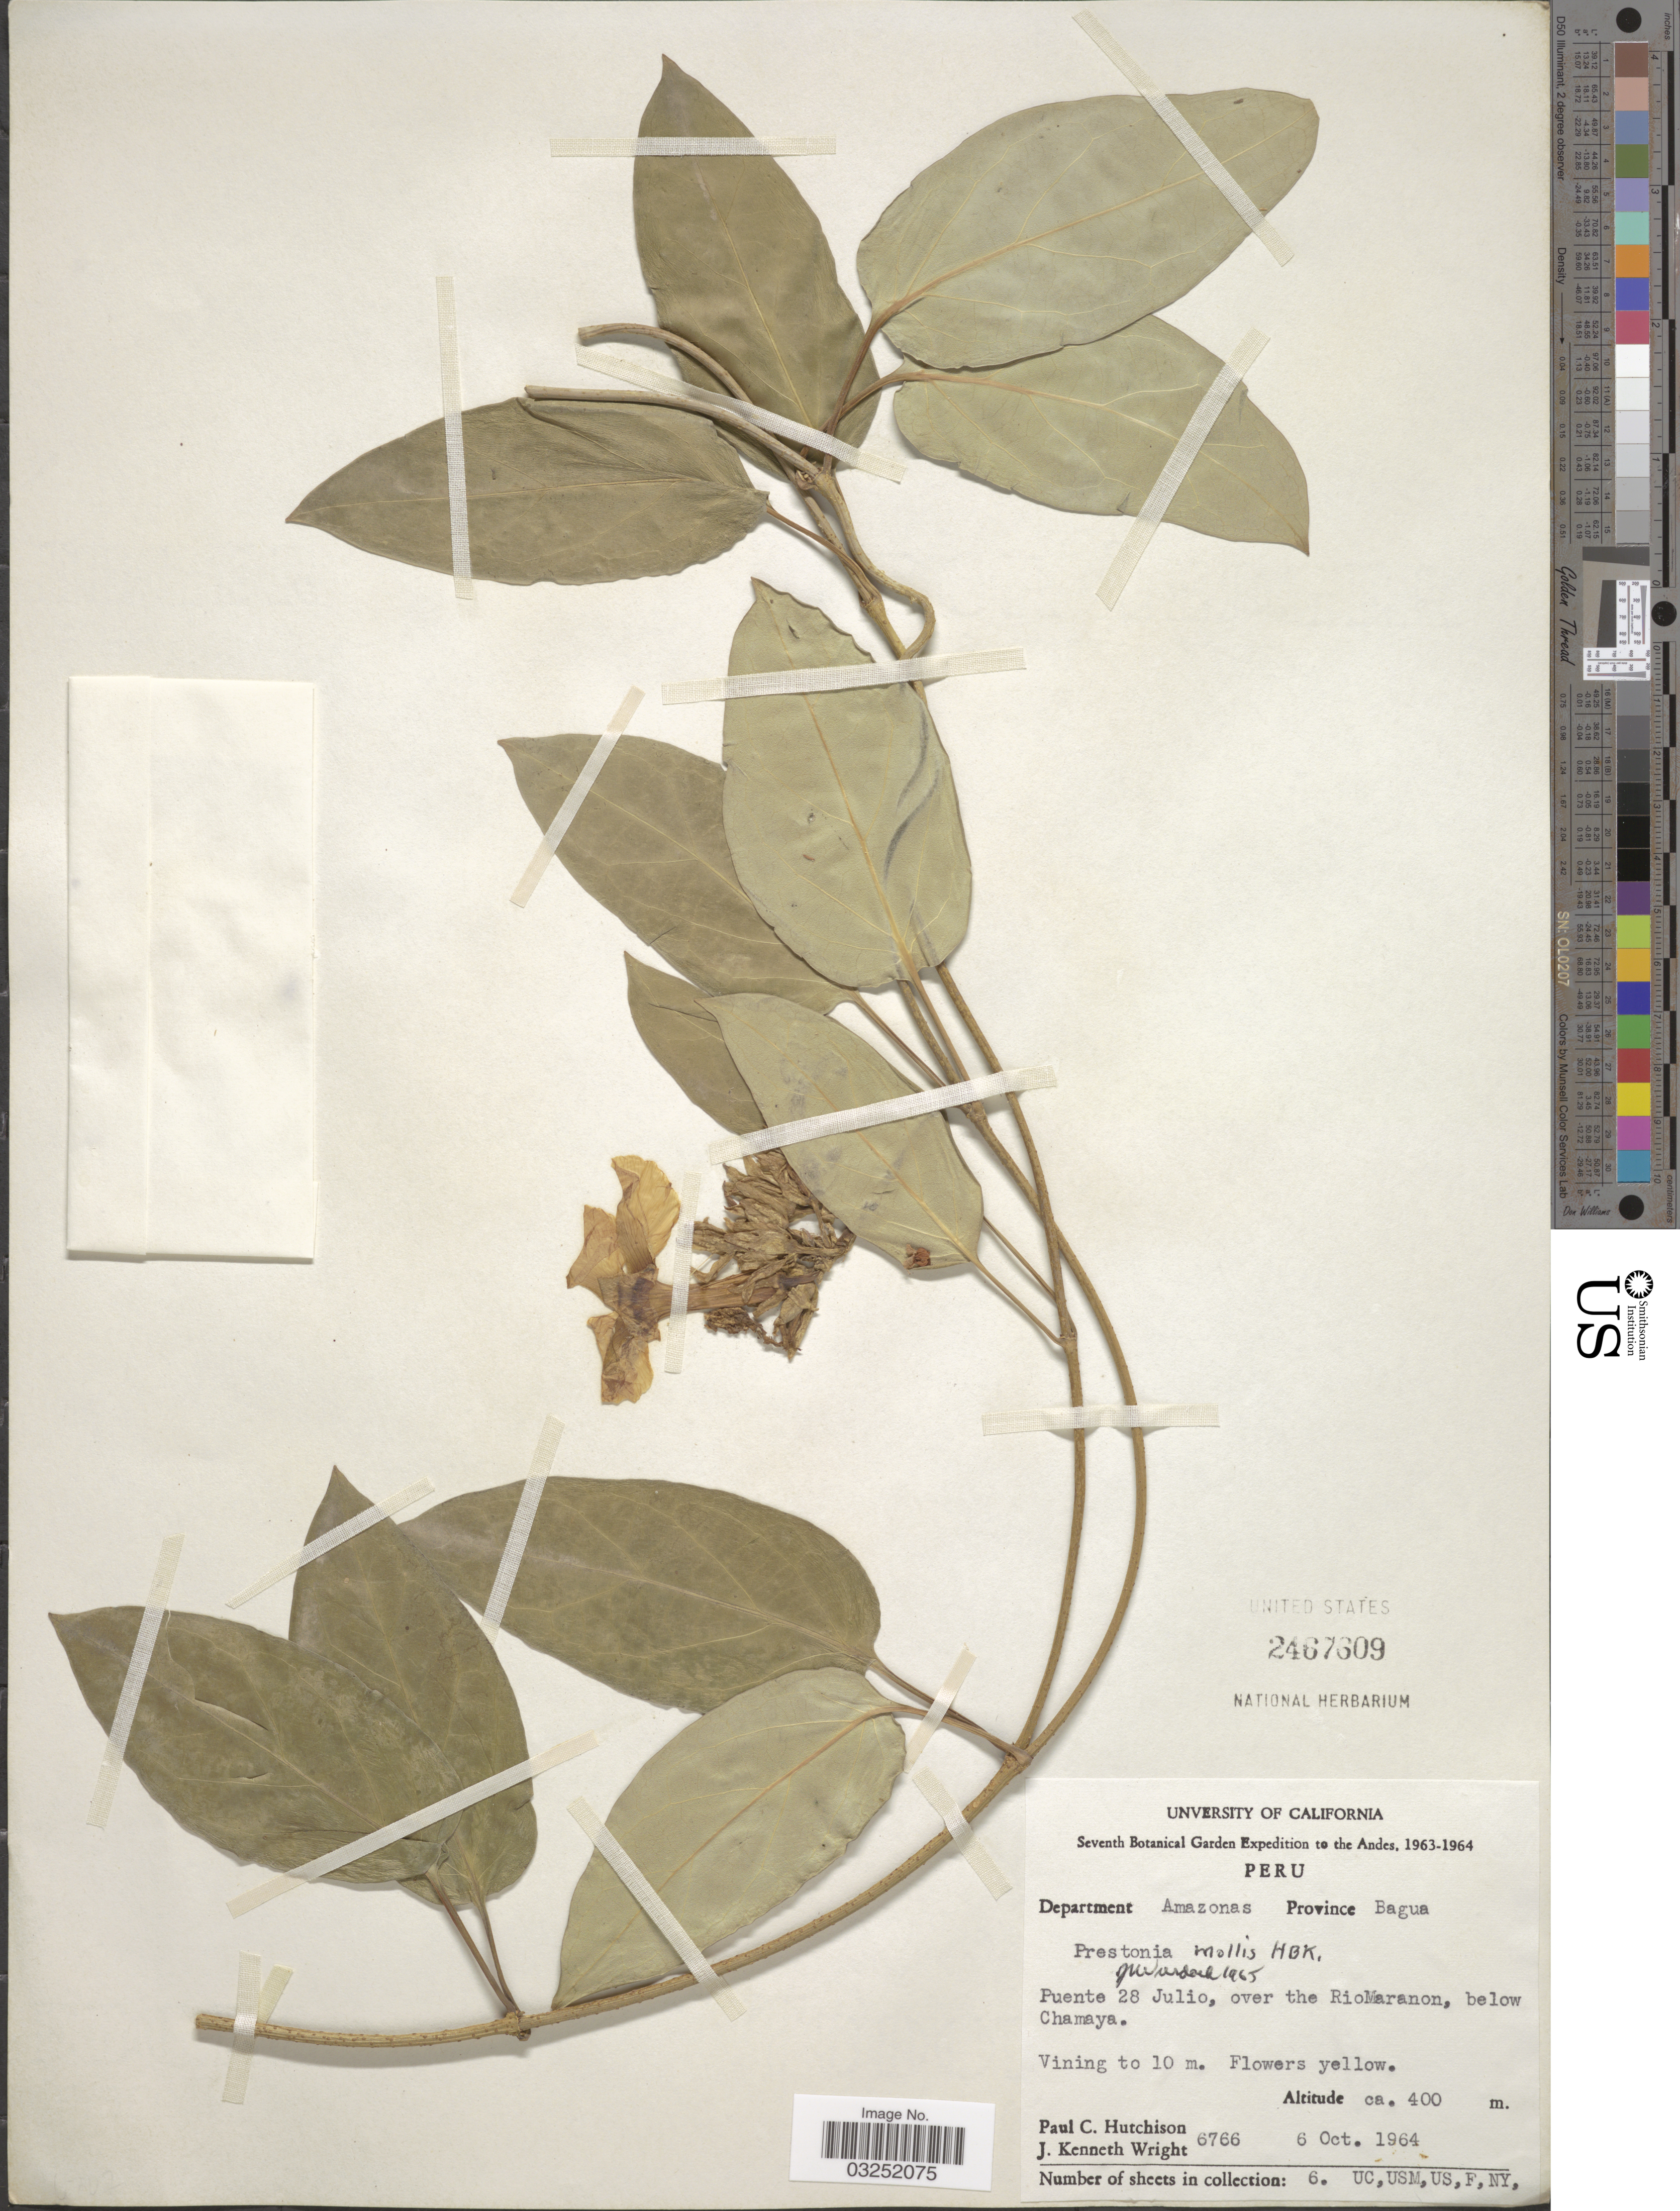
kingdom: Plantae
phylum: Tracheophyta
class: Magnoliopsida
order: Gentianales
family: Apocynaceae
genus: Prestonia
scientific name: Prestonia mollis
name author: Kunth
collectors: P. C. Hutchison & J. K. Wright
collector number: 6766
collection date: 1964-10-06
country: Peru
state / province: Amazonas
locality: The Andes, Department Amazonas, Province Bagua, Puente 28 Julio, over the RioMaranon, below Chamaya.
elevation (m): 400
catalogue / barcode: US 2467609